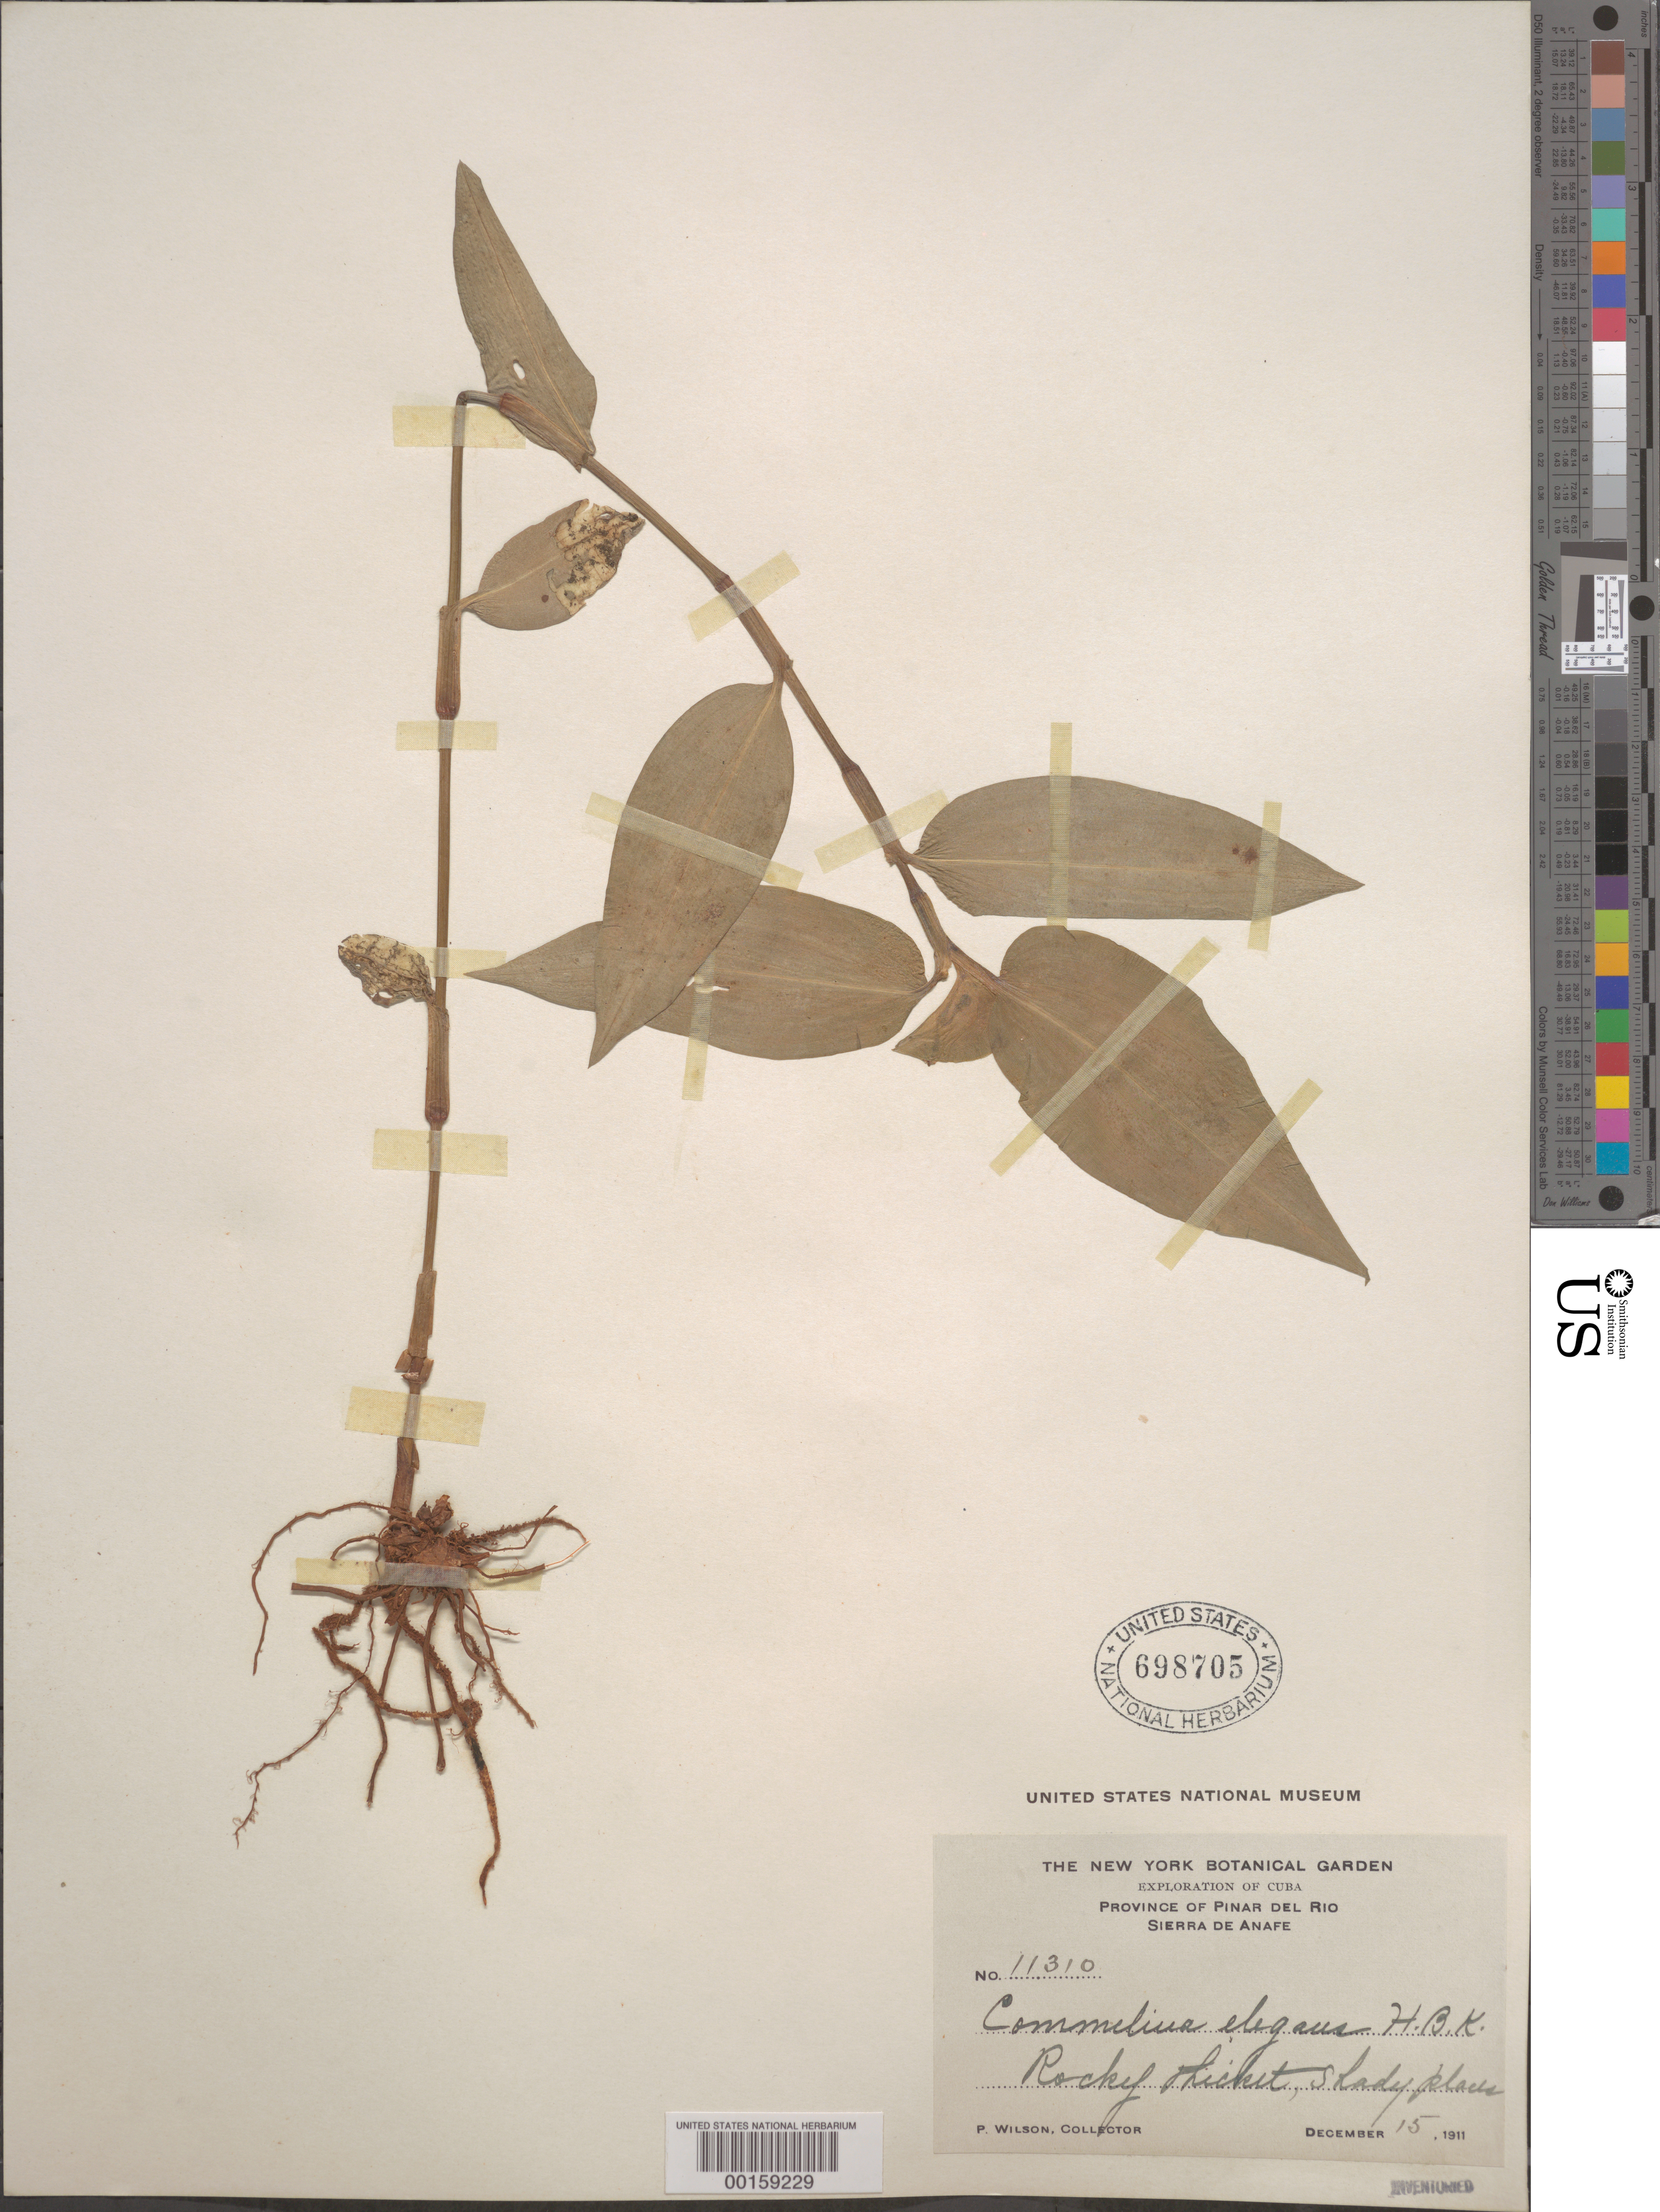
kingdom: Plantae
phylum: Tracheophyta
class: Liliopsida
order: Commelinales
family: Commelinaceae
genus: Commelina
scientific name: Commelina erecta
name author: L.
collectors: P. Wilson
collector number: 11310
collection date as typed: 15 Dec 1911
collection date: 1911-12-15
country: Cuba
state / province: Pinar del Río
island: Greater Antilles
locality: Sierra de anafe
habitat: Rocky thicket; shaded areas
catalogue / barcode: US 698705